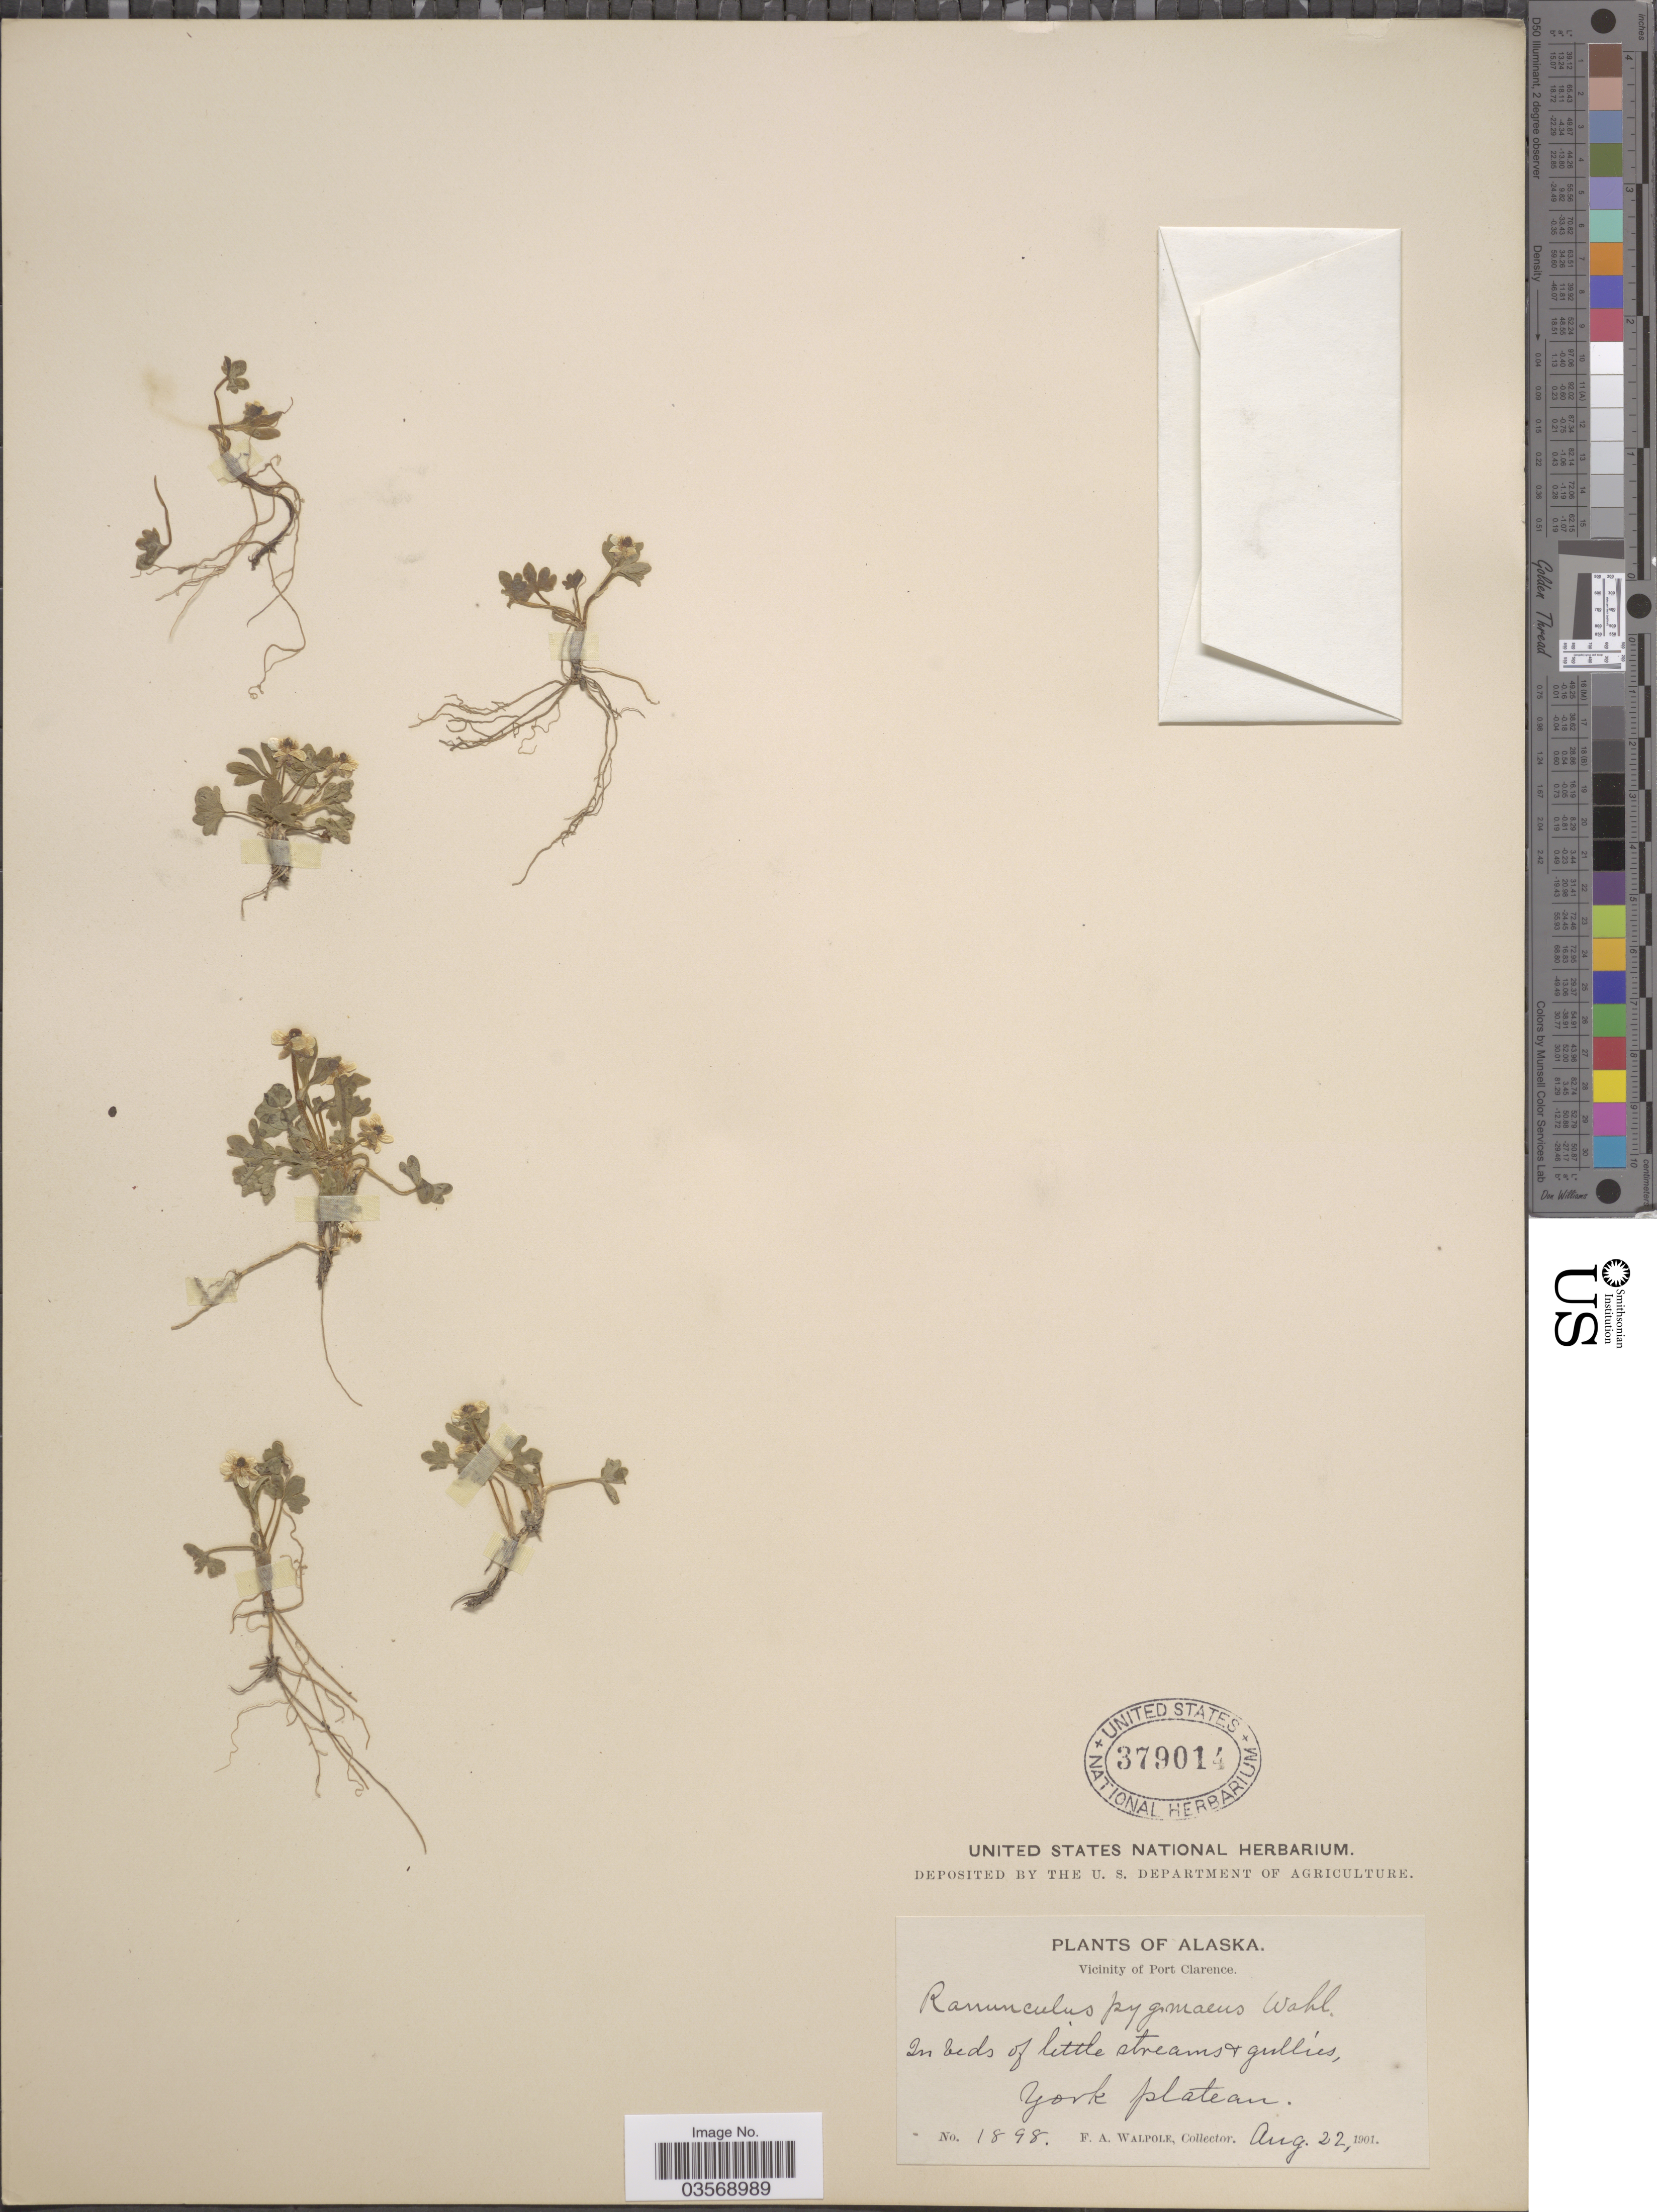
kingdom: Plantae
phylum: Tracheophyta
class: Magnoliopsida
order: Ranunculales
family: Ranunculaceae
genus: Ranunculus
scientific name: Ranunculus pygmaeus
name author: Wahlenb.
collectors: F. Walpole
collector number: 1898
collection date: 1901-08-22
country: United States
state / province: Alaska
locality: Vicinity of Port Clarence. York Plateau.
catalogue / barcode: US 379014